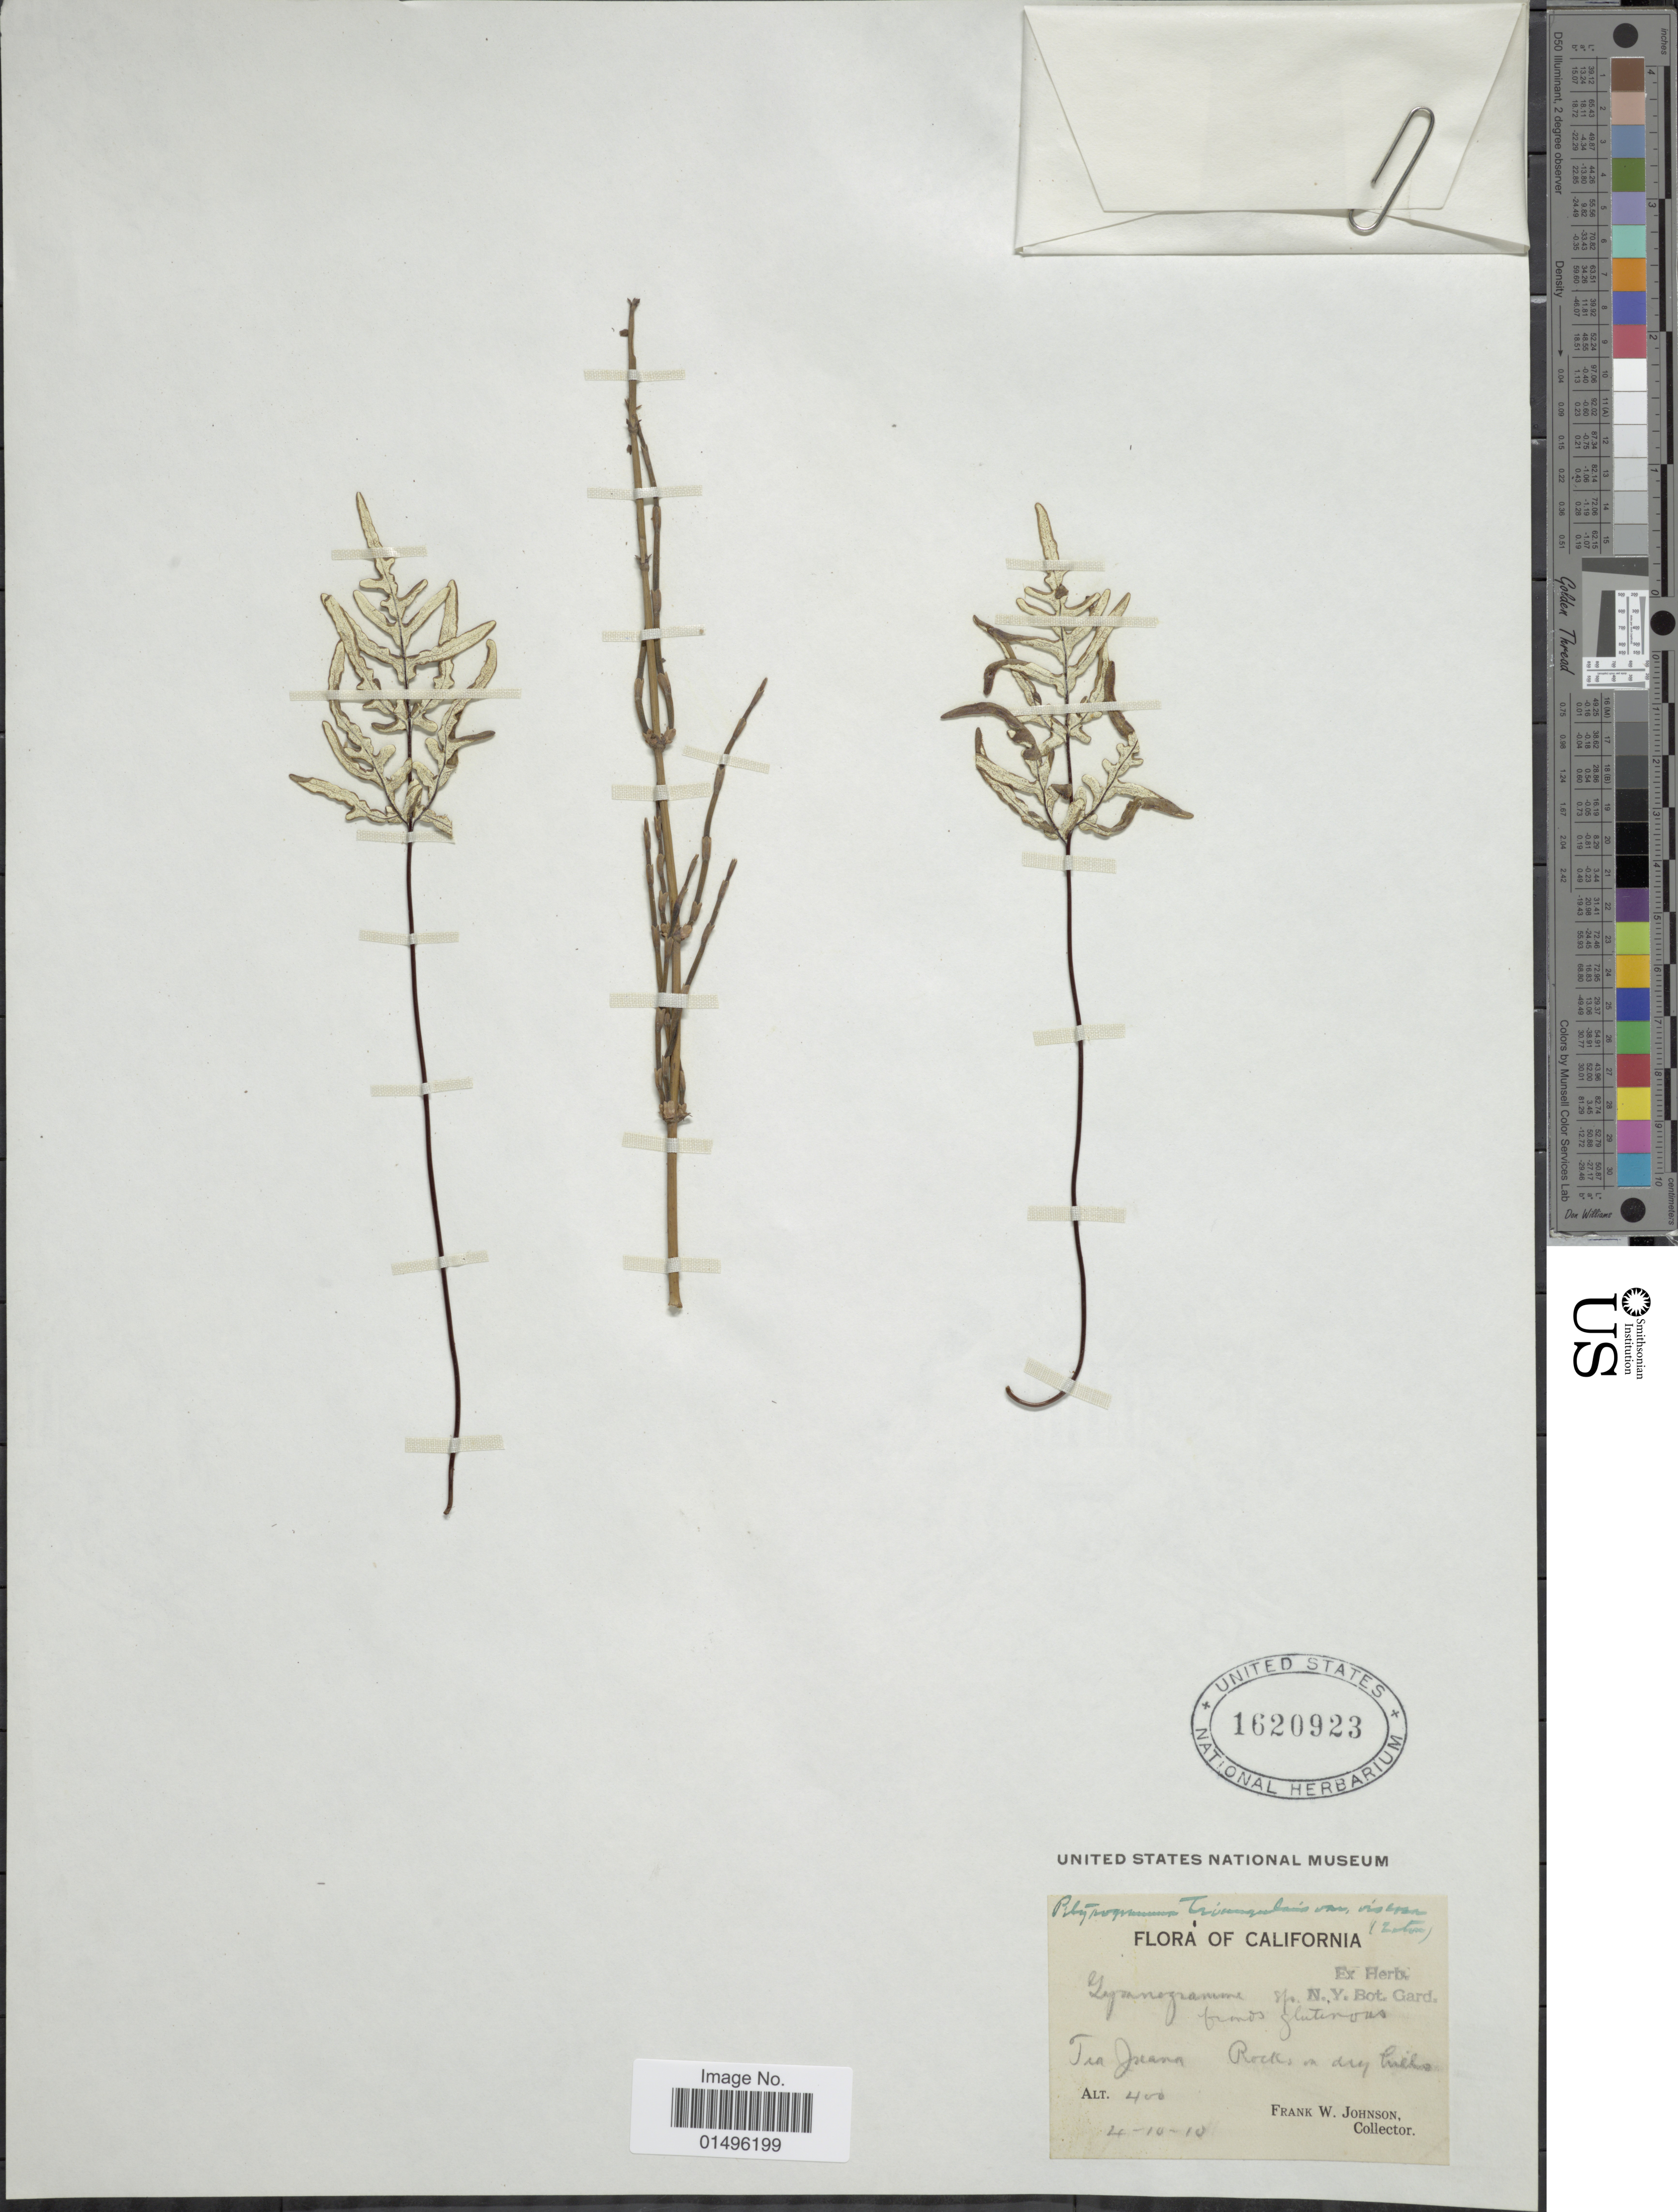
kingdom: Plantae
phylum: Tracheophyta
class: Polypodiopsida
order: Polypodiales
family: Pteridaceae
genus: Pentagramma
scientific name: Pentagramma viscosa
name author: (Nutt. ex D.C. Eaton) Schuettp. & Windham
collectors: F. W. Johnson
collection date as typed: Transcribed d/m/y: 10/4/10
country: United States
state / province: California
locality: California, Tiajuana.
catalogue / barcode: US 1620923